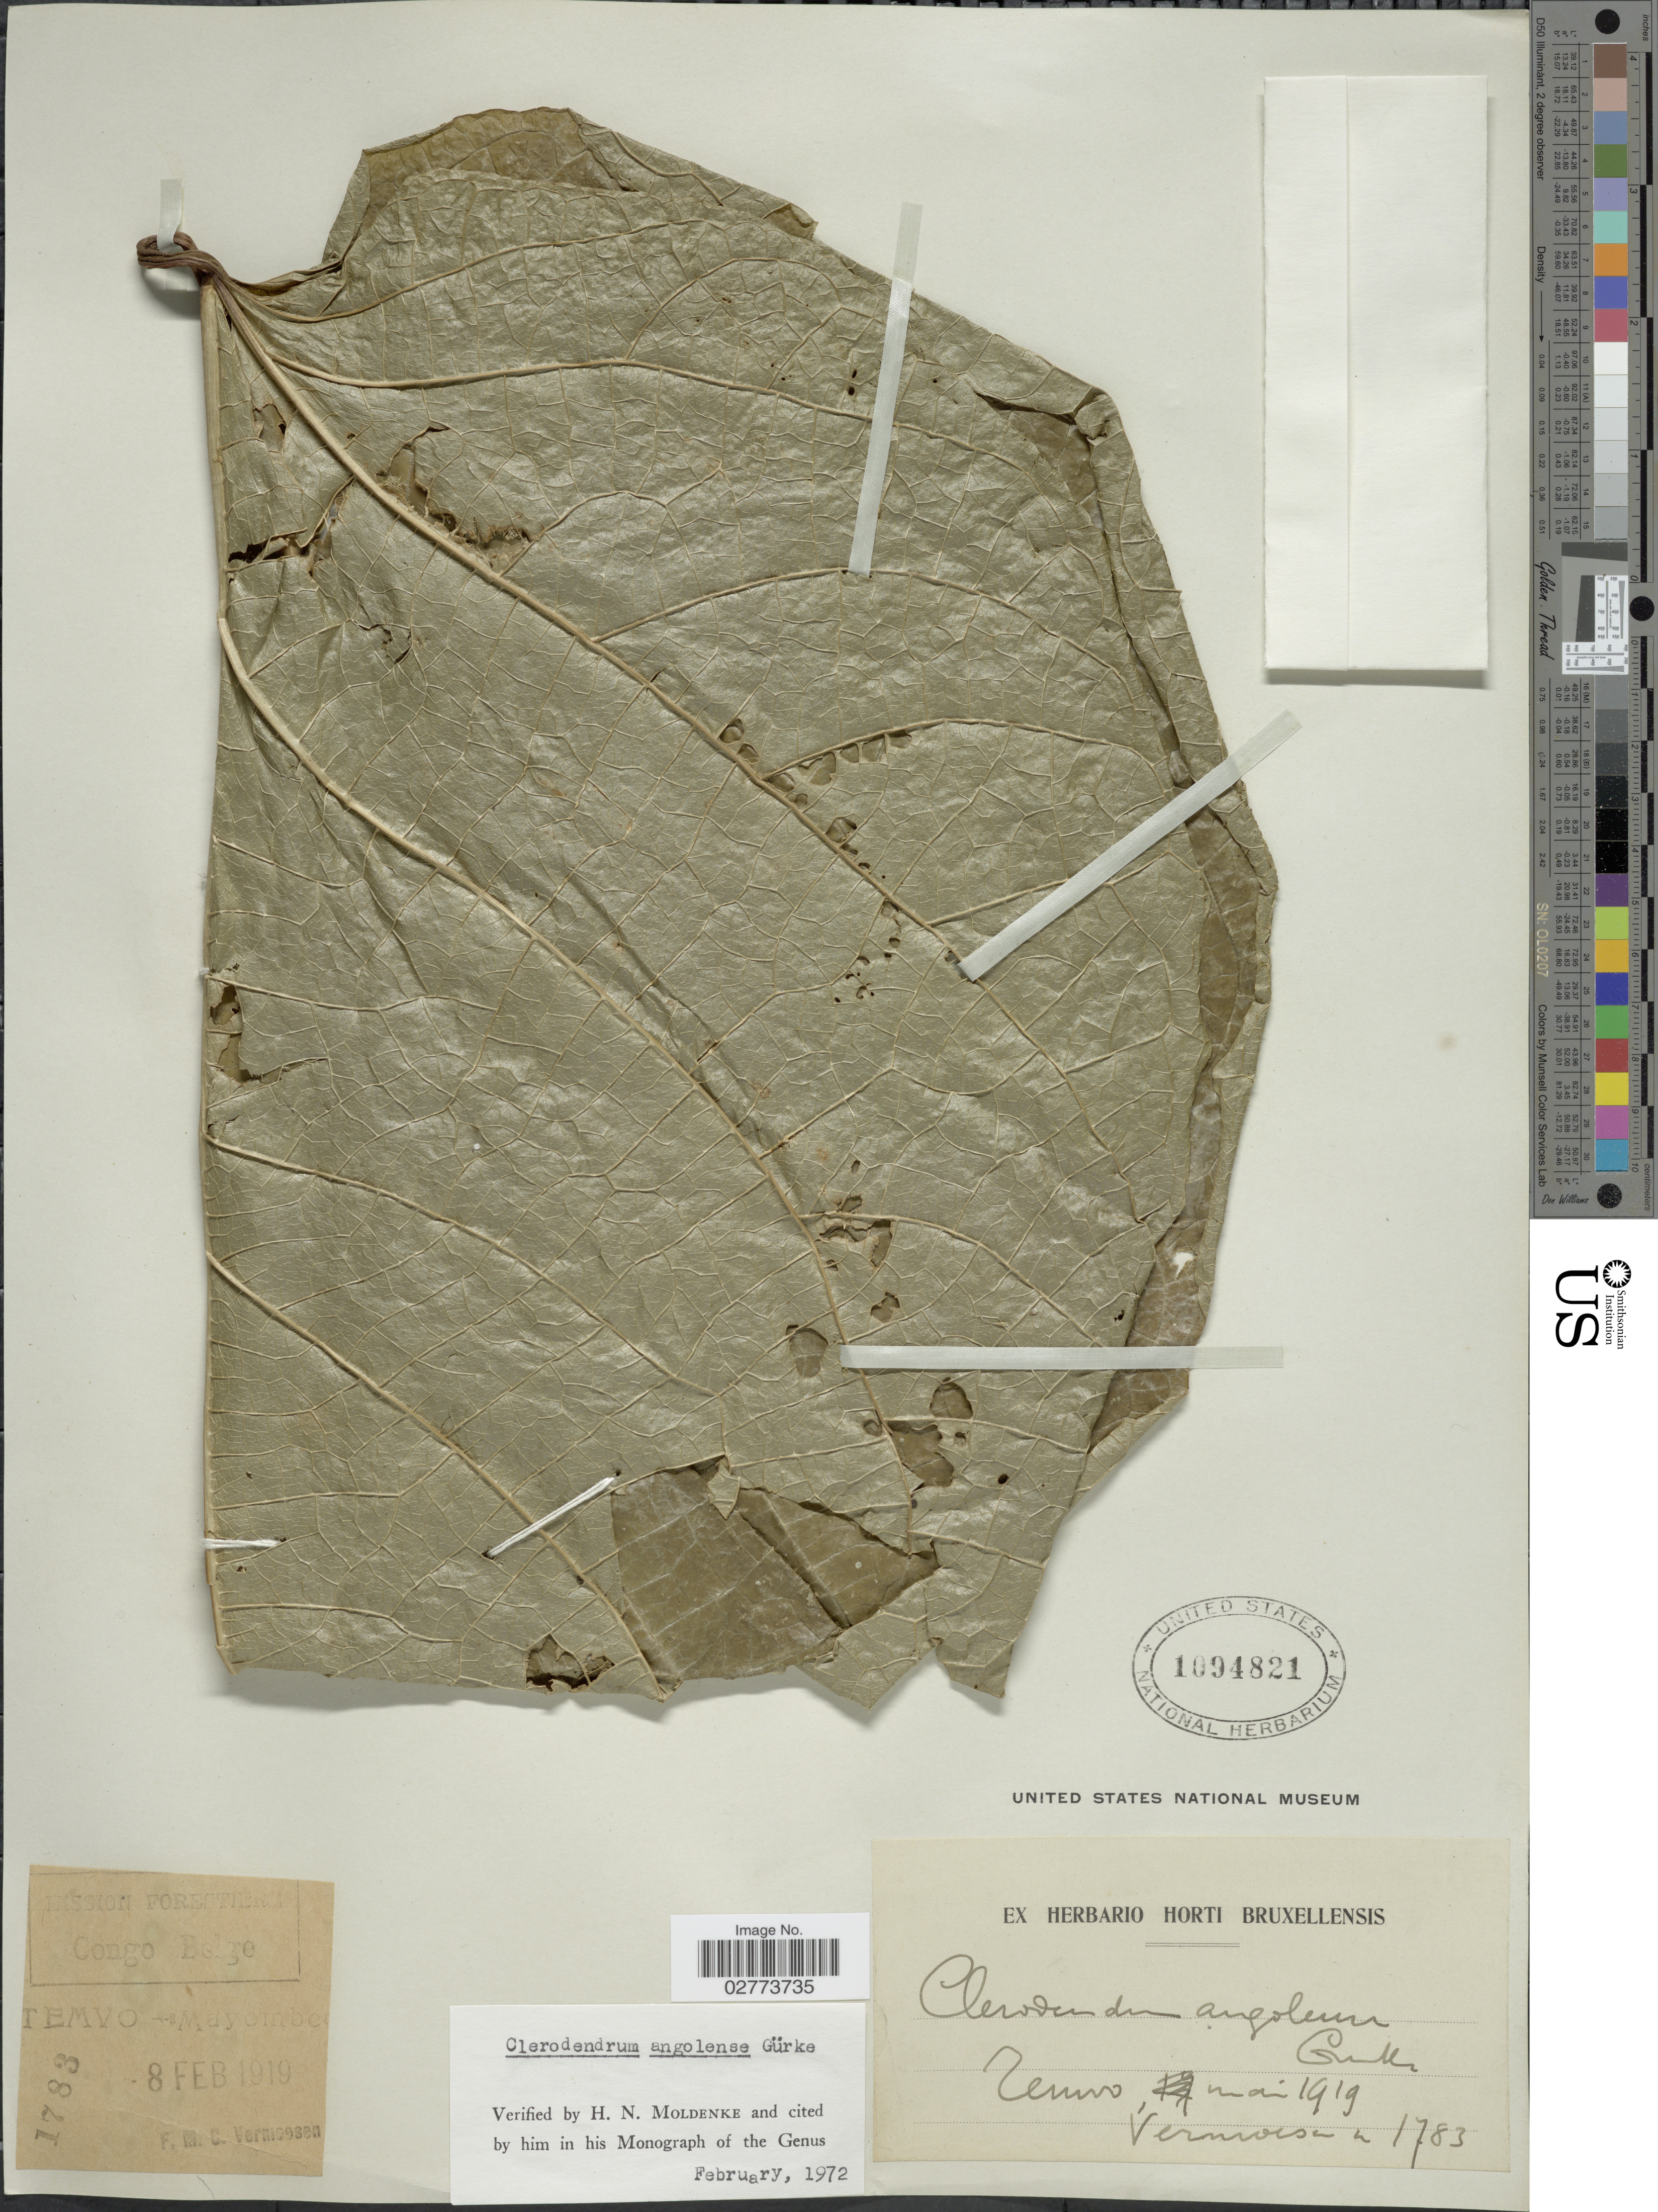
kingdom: Plantae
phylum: Tracheophyta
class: Magnoliopsida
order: Lamiales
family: Lamiaceae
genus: Clerodendrum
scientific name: Clerodendrum angolense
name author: Gürke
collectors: C. Vermoesen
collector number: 1783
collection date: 1919-02-08/1919-05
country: Congo, Democratic Republic of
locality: Temvo-Mayombe, Congo Belge.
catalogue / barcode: US 1094821